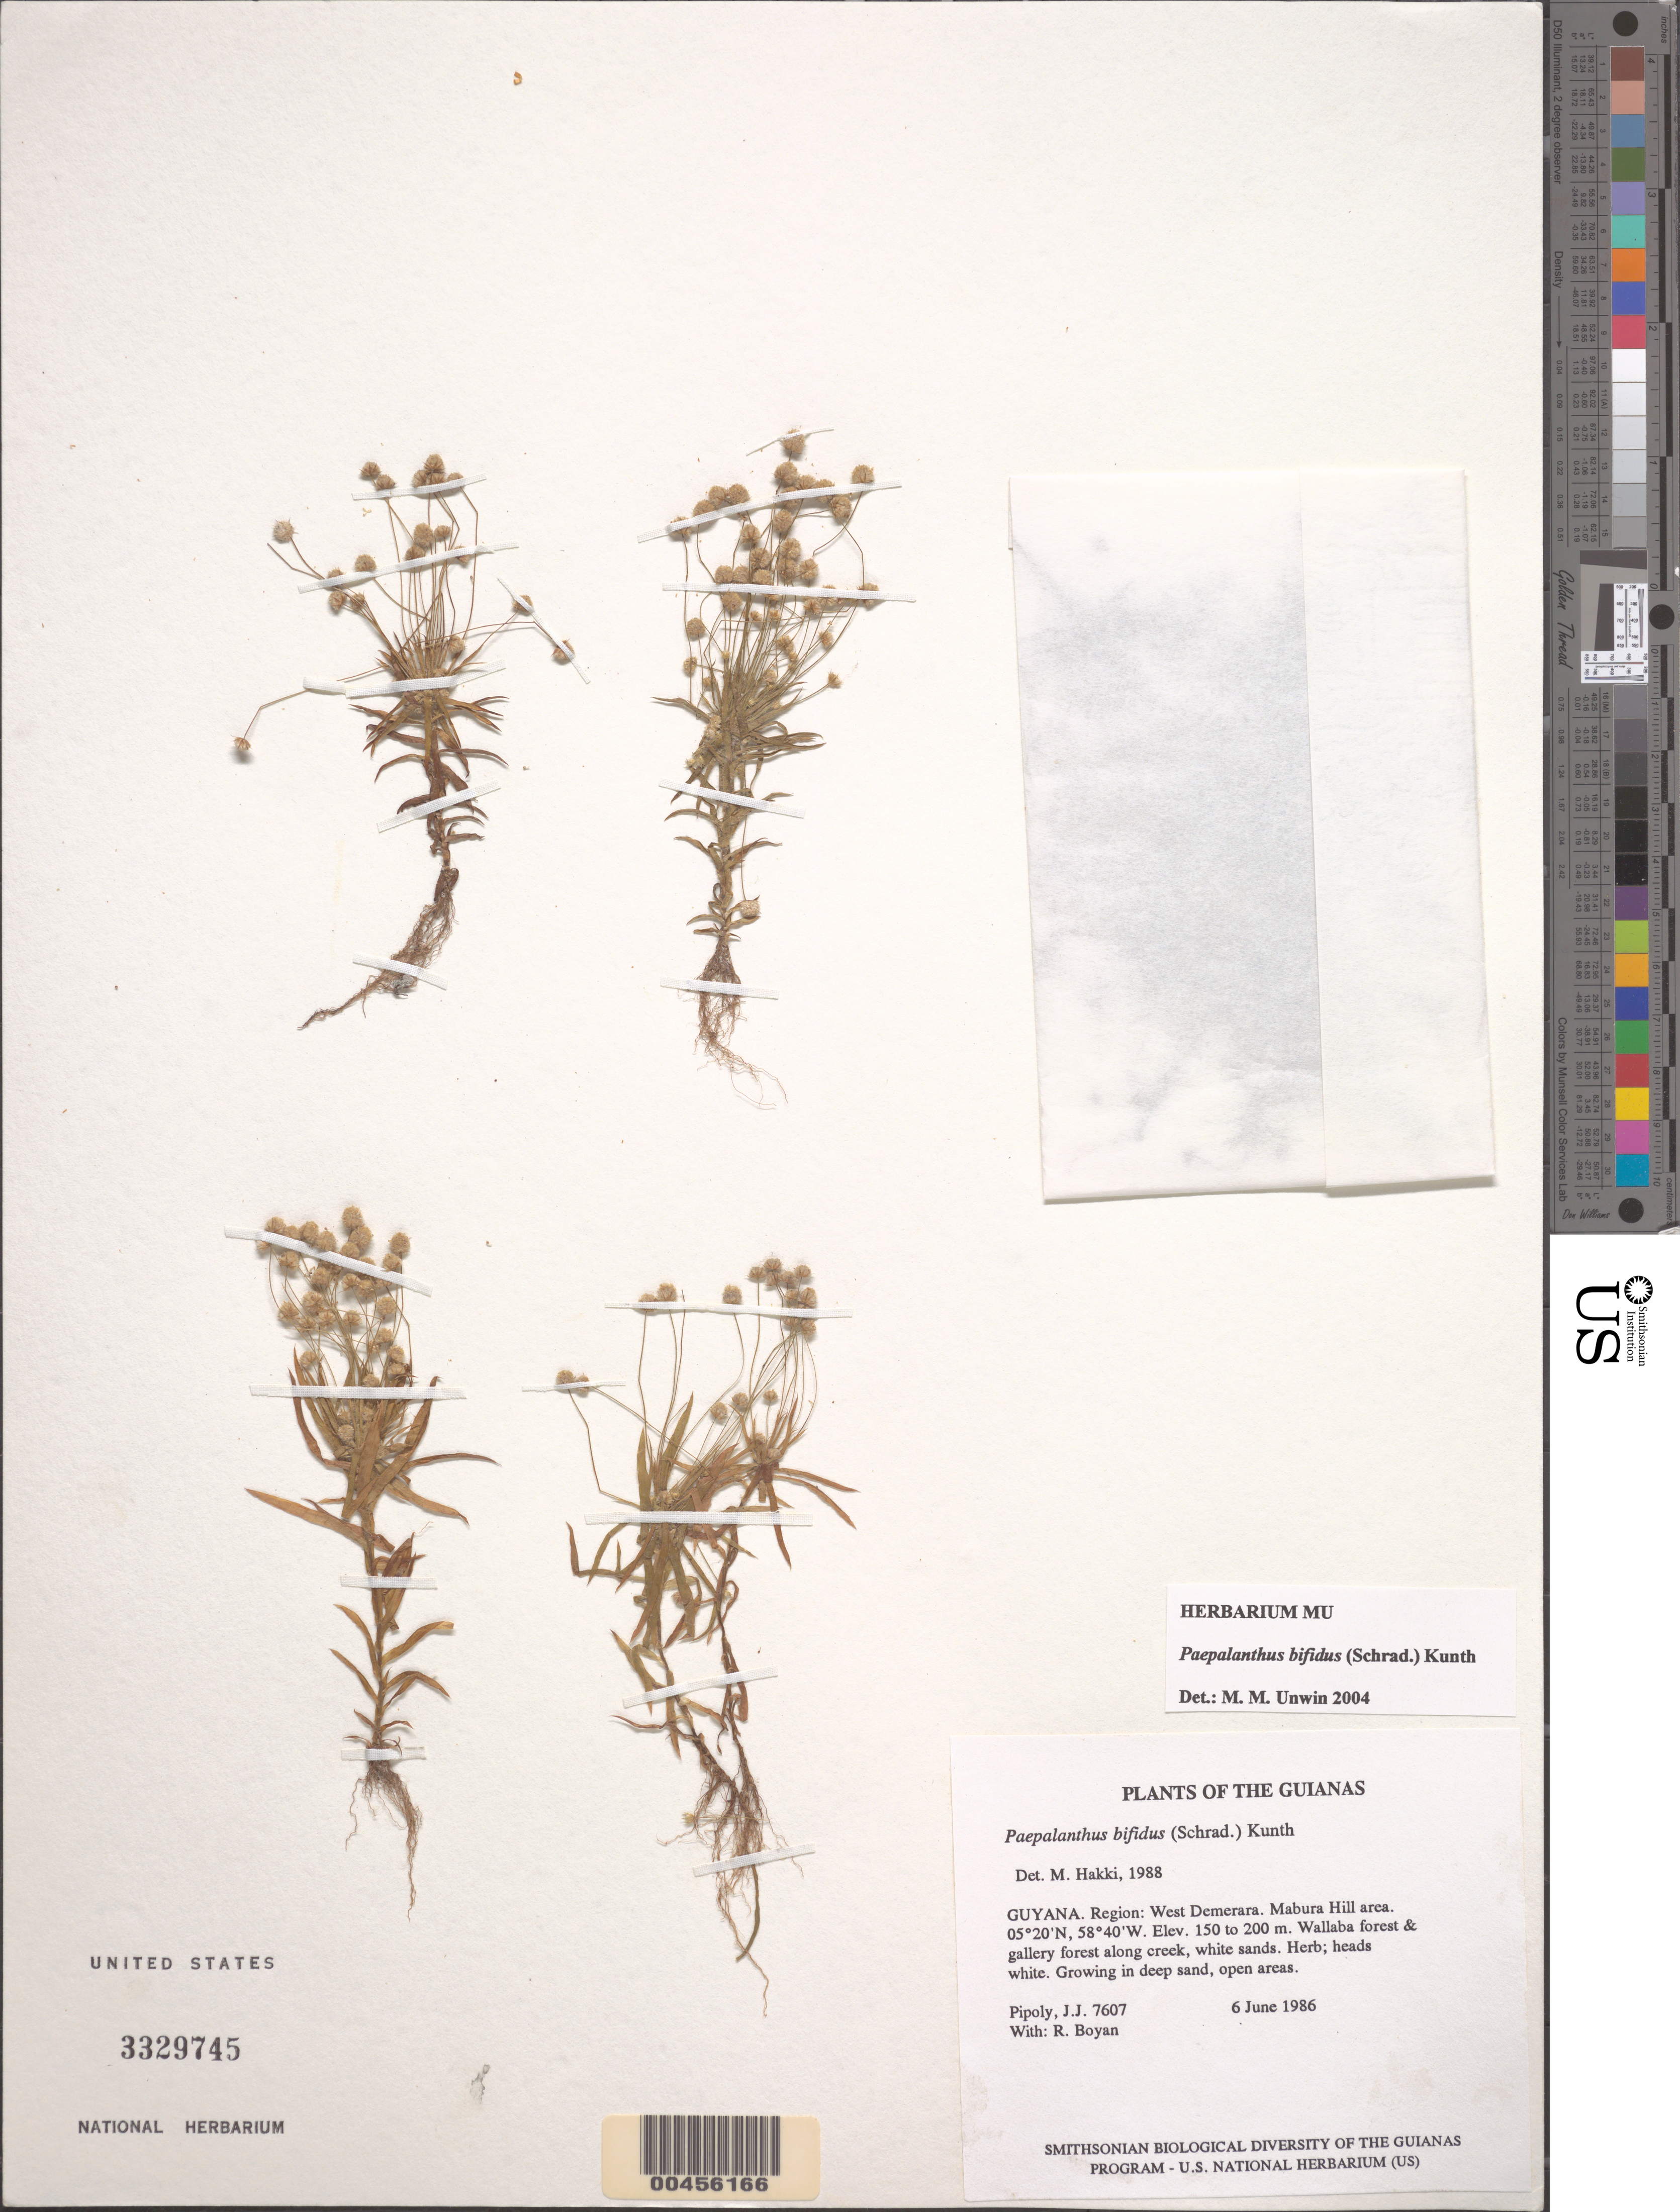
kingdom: Plantae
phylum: Tracheophyta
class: Liliopsida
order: Poales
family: Eriocaulaceae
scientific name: Giuliettia bifida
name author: (Schrad.) Andrino & Sano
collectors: J. J. Pipoly & R. Boyan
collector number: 7607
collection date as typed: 6 June 1986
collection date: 1986-06-06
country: Guyana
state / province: U. Demerara-Berbice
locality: Mabura Hill area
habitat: Wallaba forest & gallery forest along creek, white sands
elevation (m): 150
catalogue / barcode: US 3329745